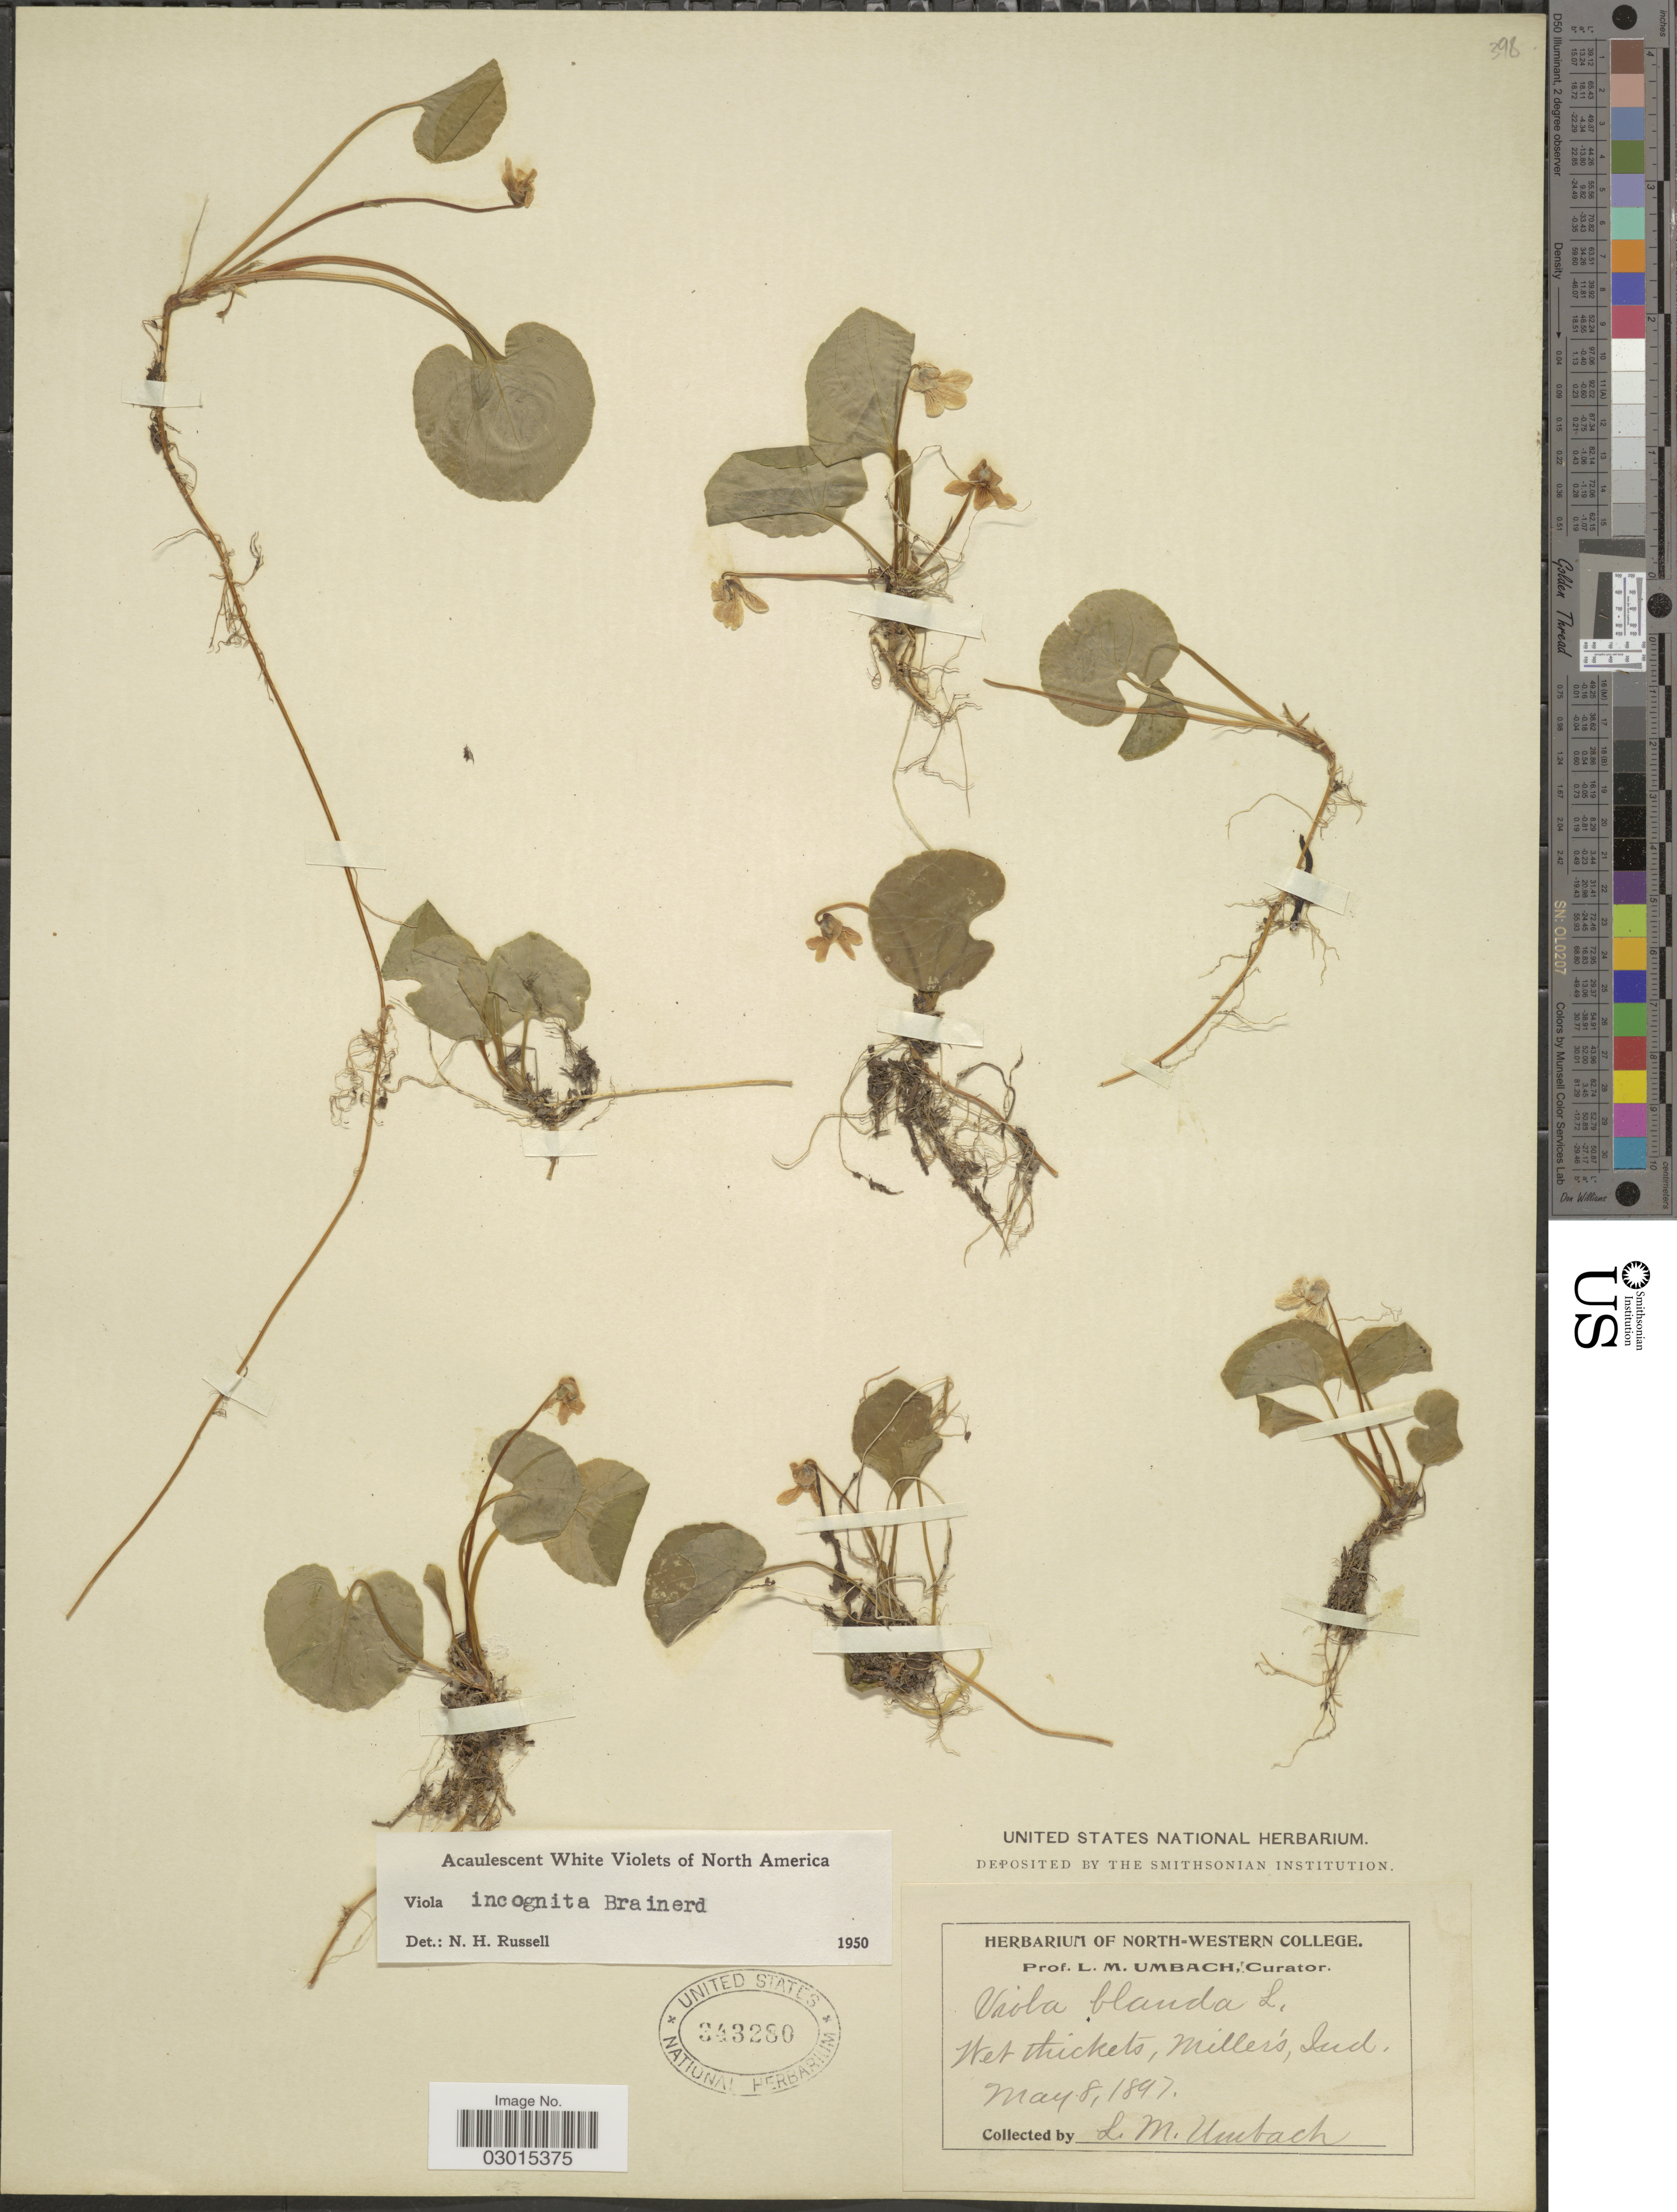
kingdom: Plantae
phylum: Tracheophyta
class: Magnoliopsida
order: Malpighiales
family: Violaceae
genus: Viola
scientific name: Viola incognita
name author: Brainerd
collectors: L. M. Umbach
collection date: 1897-05-08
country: United States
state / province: Indiana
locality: Miller's, Ind.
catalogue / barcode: US 343280